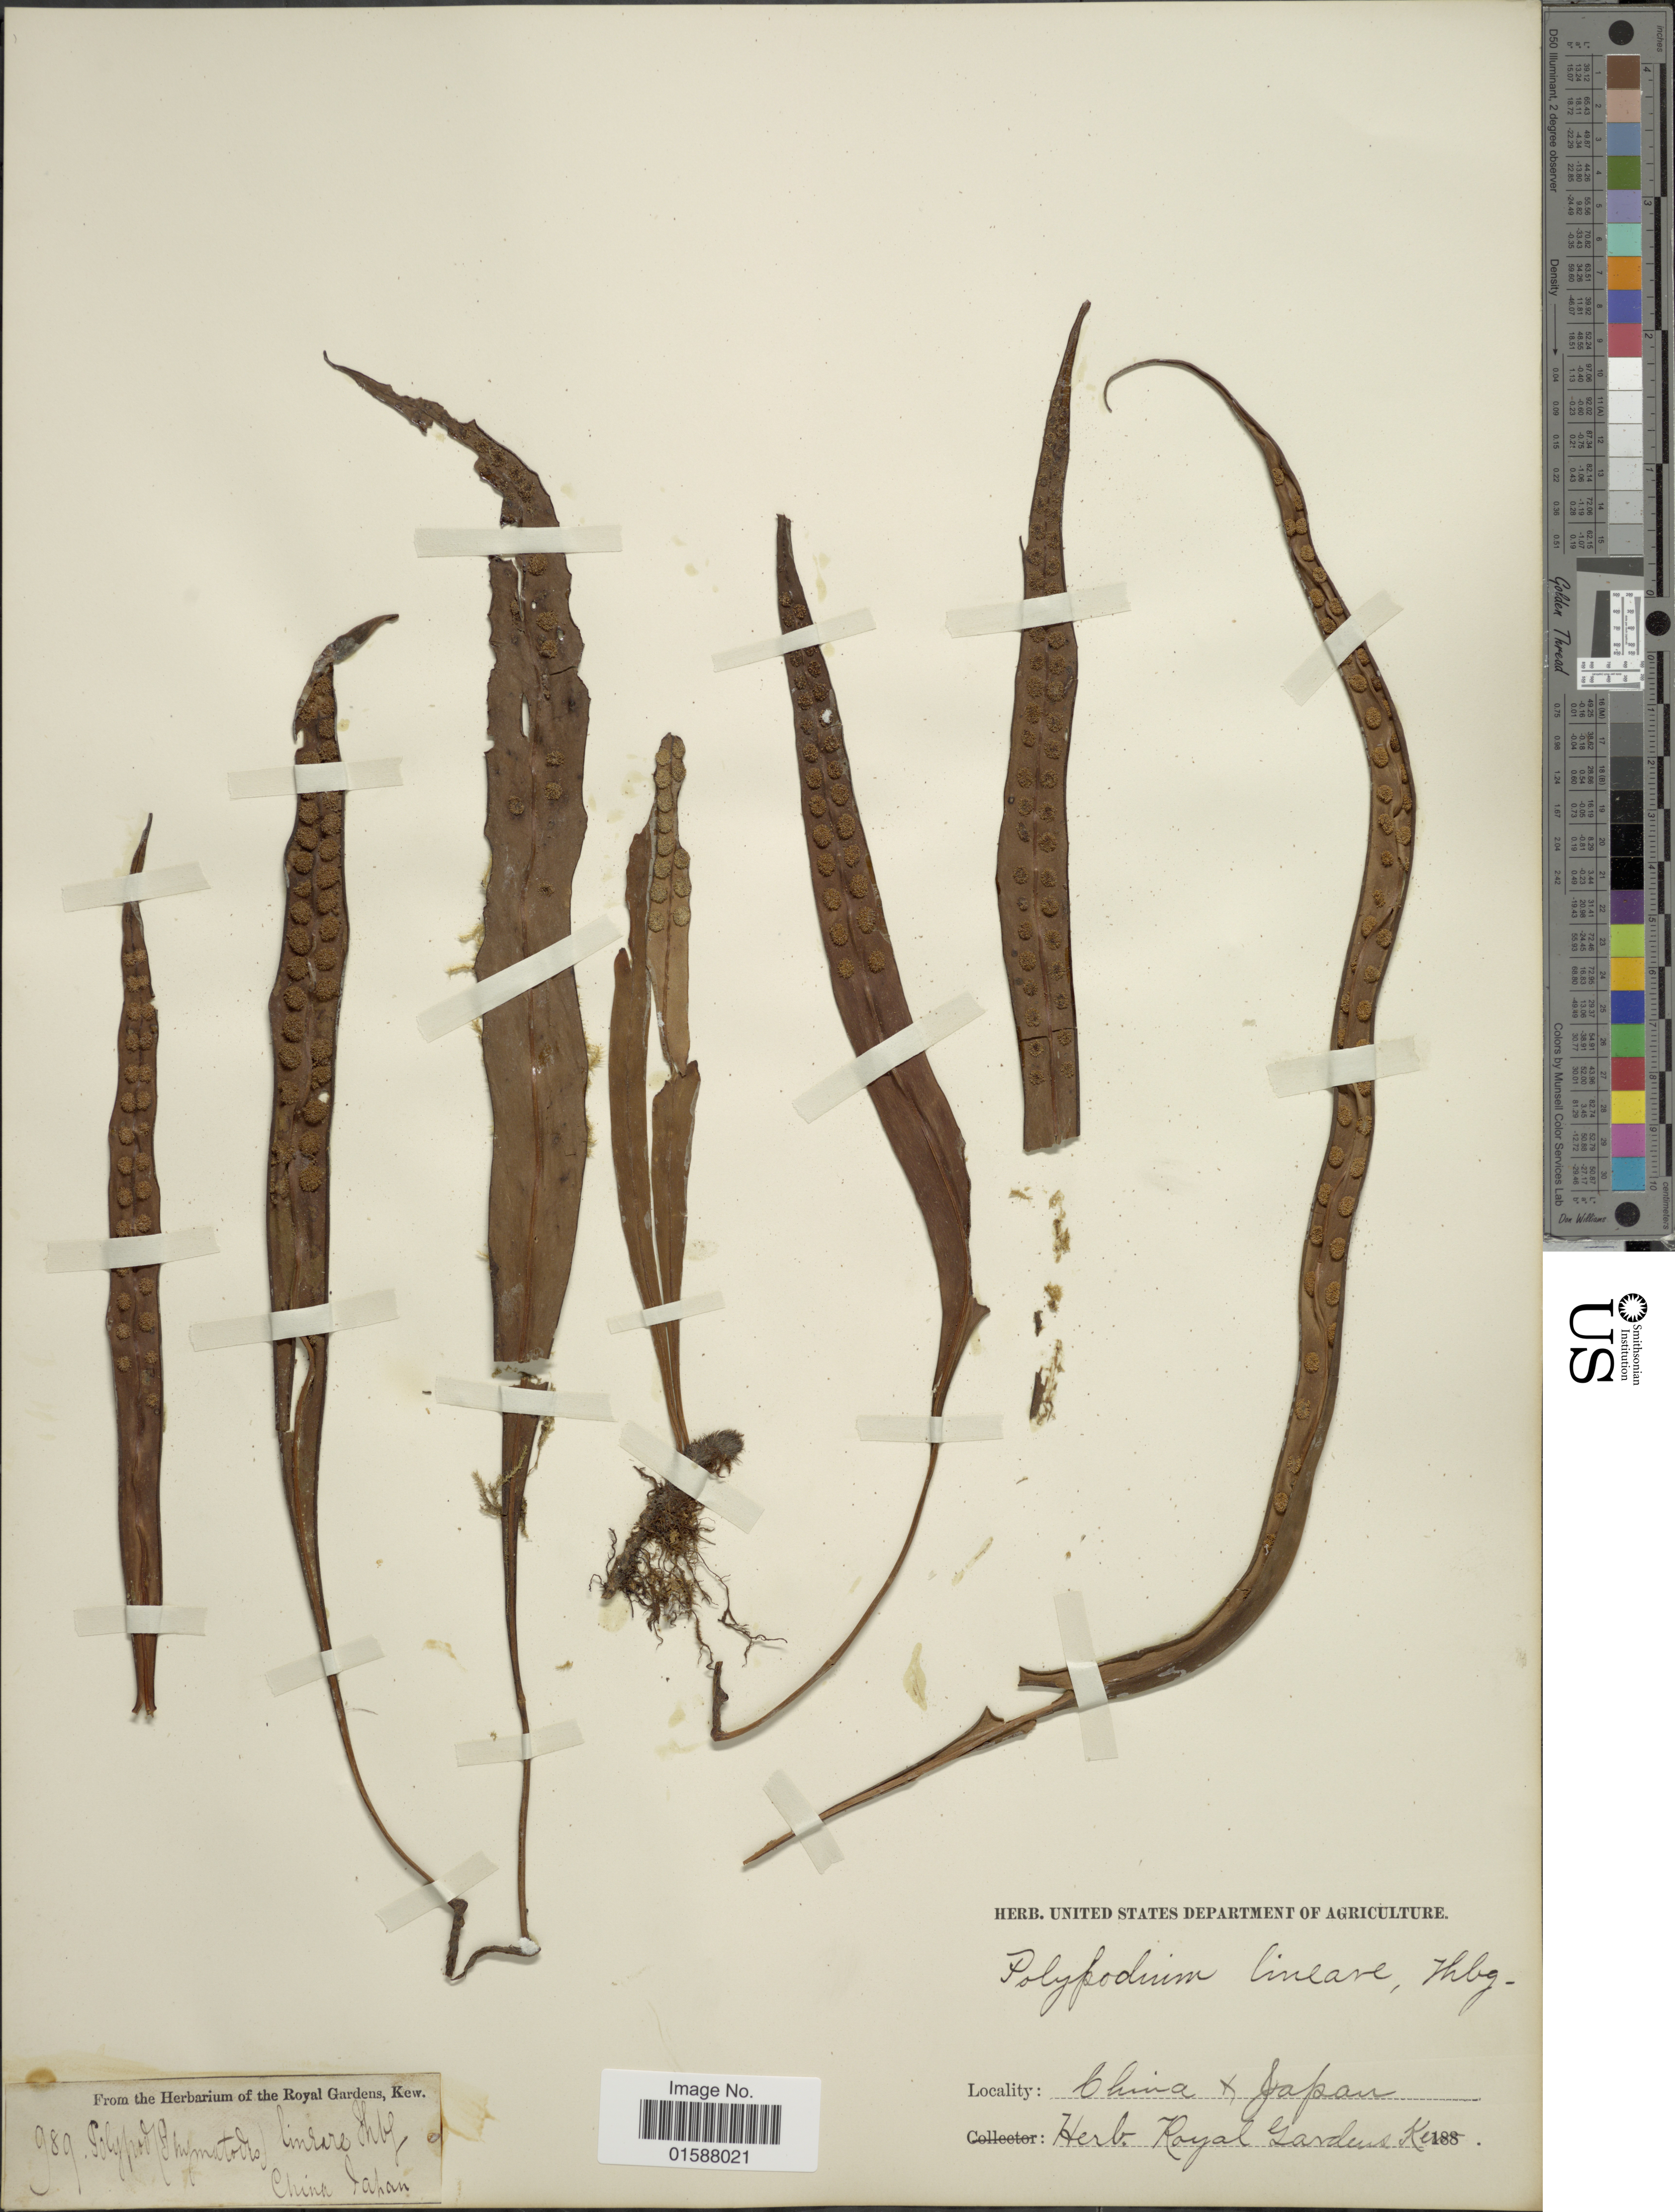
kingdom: Plantae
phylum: Tracheophyta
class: Polypodiopsida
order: Polypodiales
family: Polypodiaceae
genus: Lepisorus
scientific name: Lepisorus thunbergianus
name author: (Kaulf.) Ching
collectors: Royal Botanic Gardens (Kew)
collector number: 989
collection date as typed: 188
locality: China & Japan